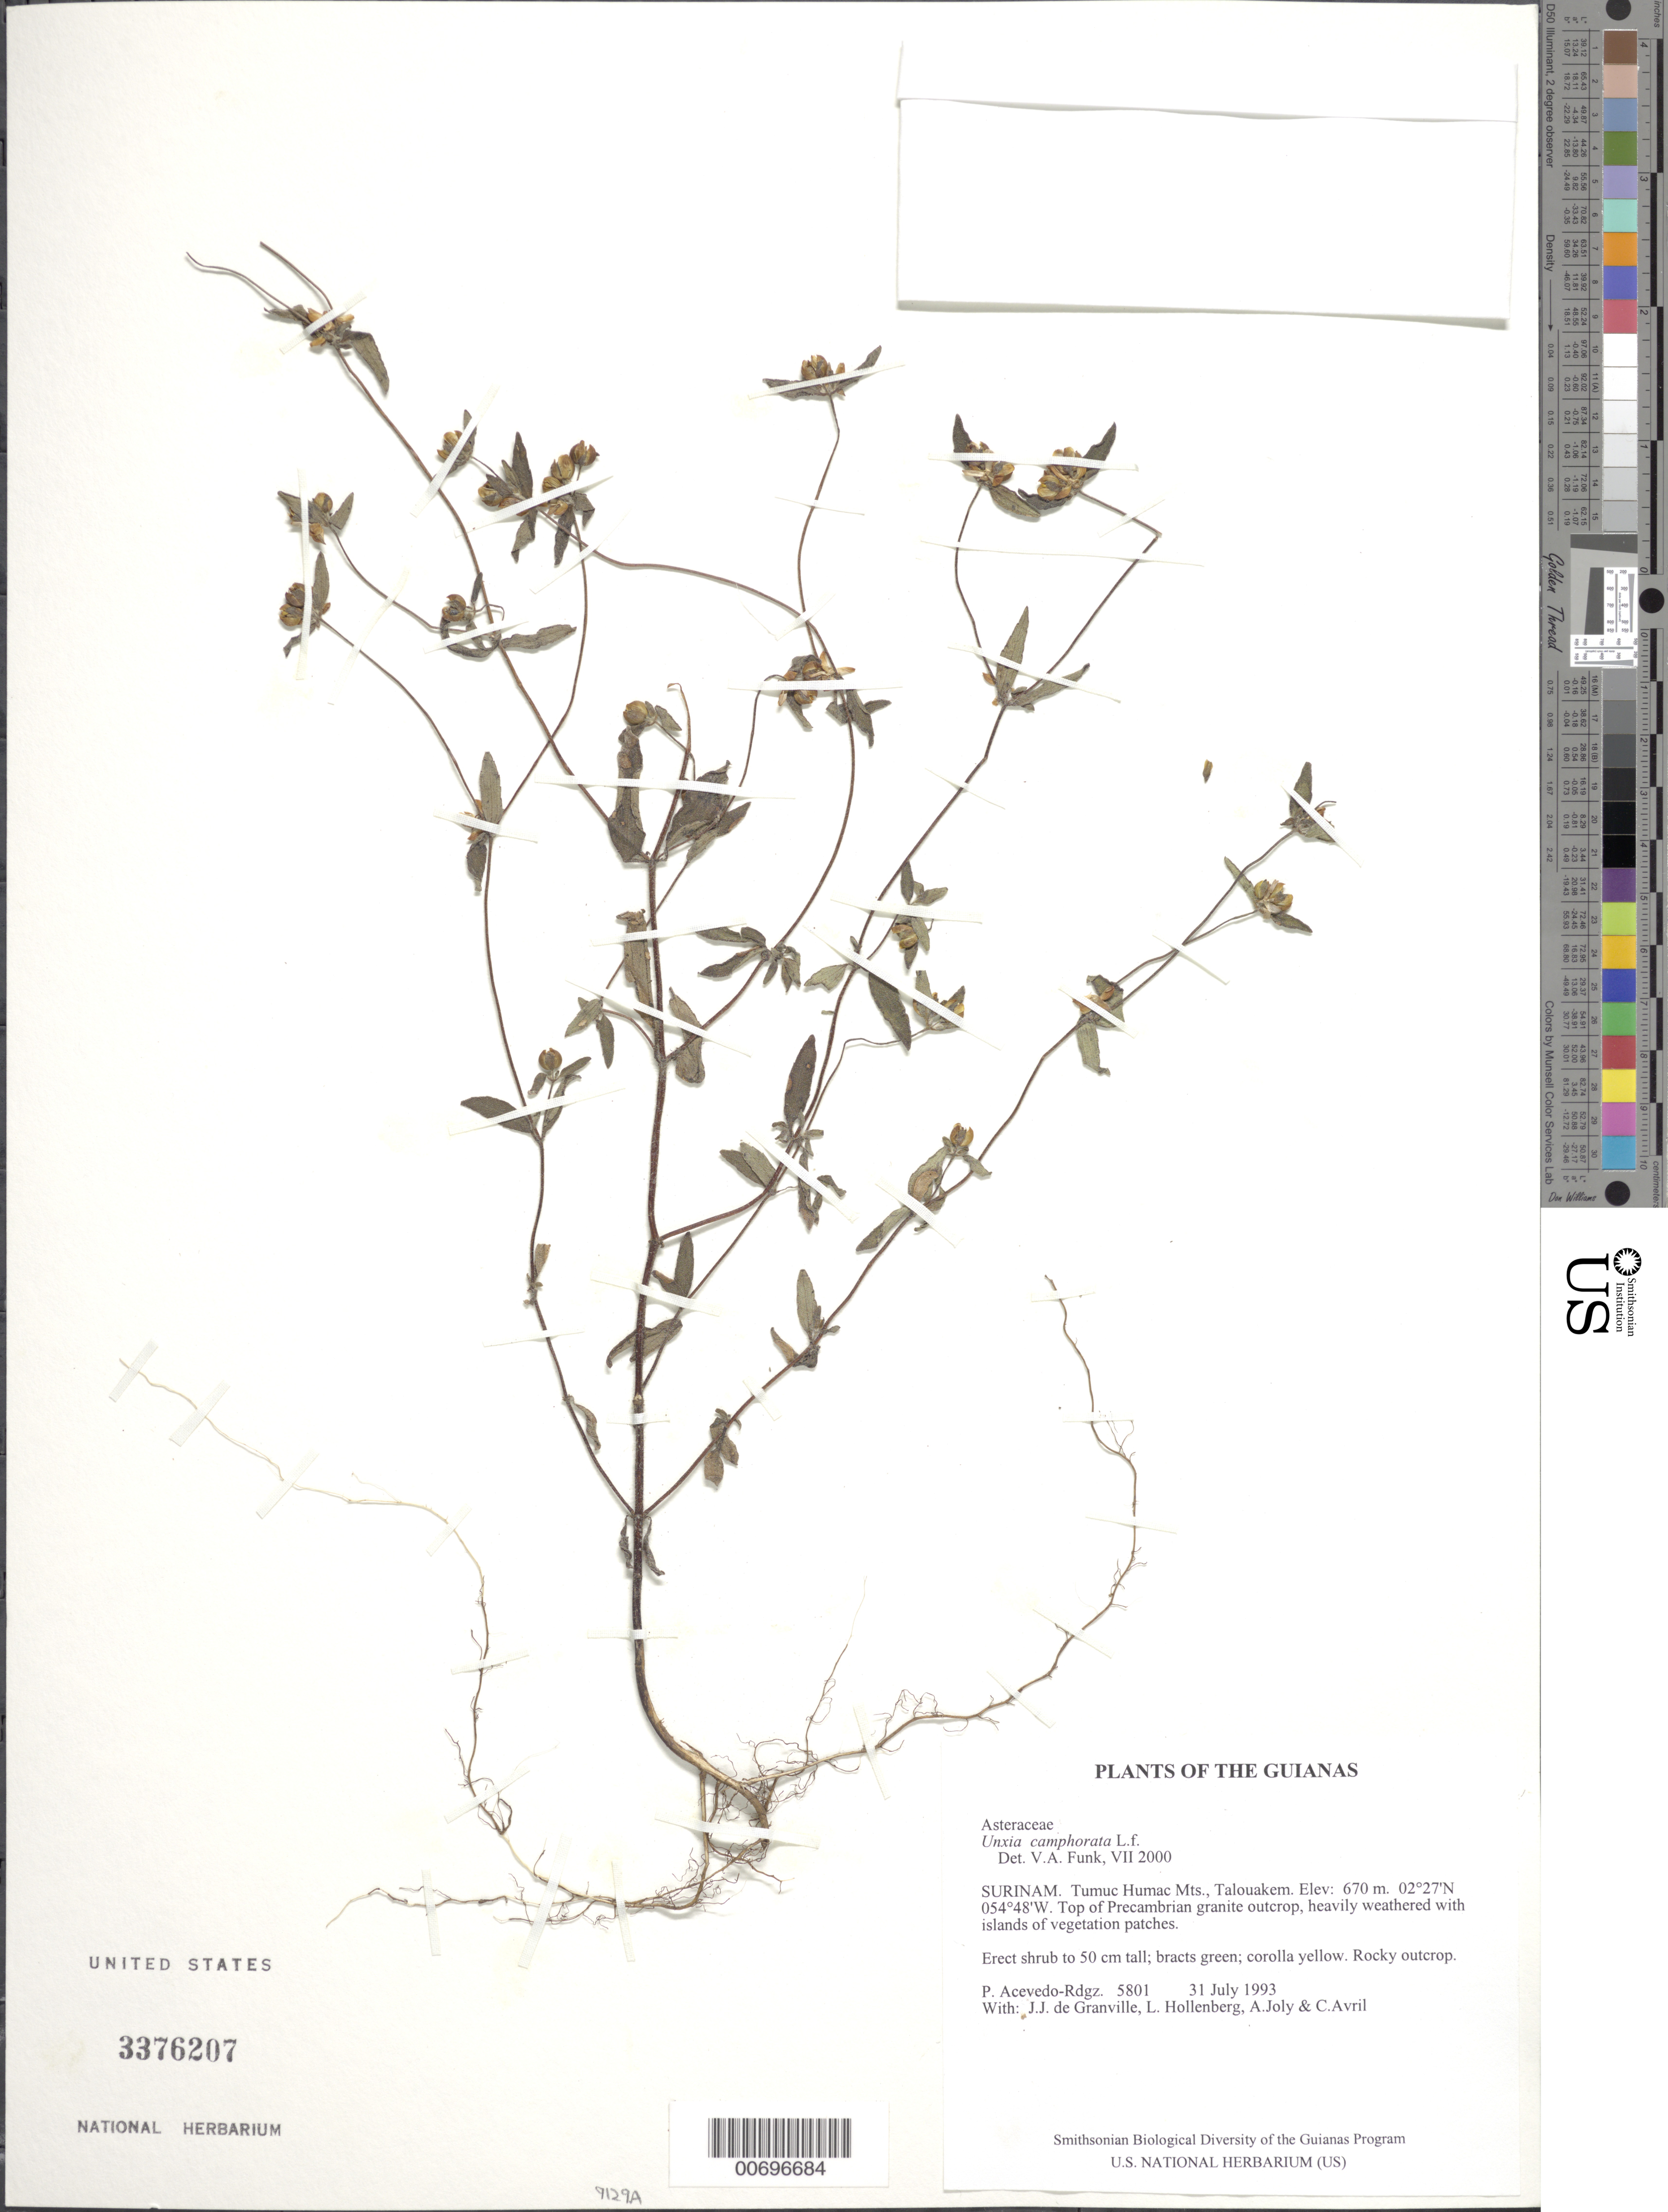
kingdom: Plantae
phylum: Tracheophyta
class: Magnoliopsida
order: Asterales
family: Asteraceae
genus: Unxia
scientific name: Unxia camphorata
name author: L. f.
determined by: Funk, Vicki A., (BOT), Smithsonian Institution - National Museum of Natural History (UNITED STATES)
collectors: P. Acevedo-Rodr., J.-J. de Granville, L. Hollenberg, A. Joly & C. Avril de Maria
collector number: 5801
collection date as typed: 31 Jul 1993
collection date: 1993-07-31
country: Suriname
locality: Tumuc Humac Mts., Talouakem.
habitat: On granite outcrop, heavily weathered with islands of vegetation patches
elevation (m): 670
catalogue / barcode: US 3376207